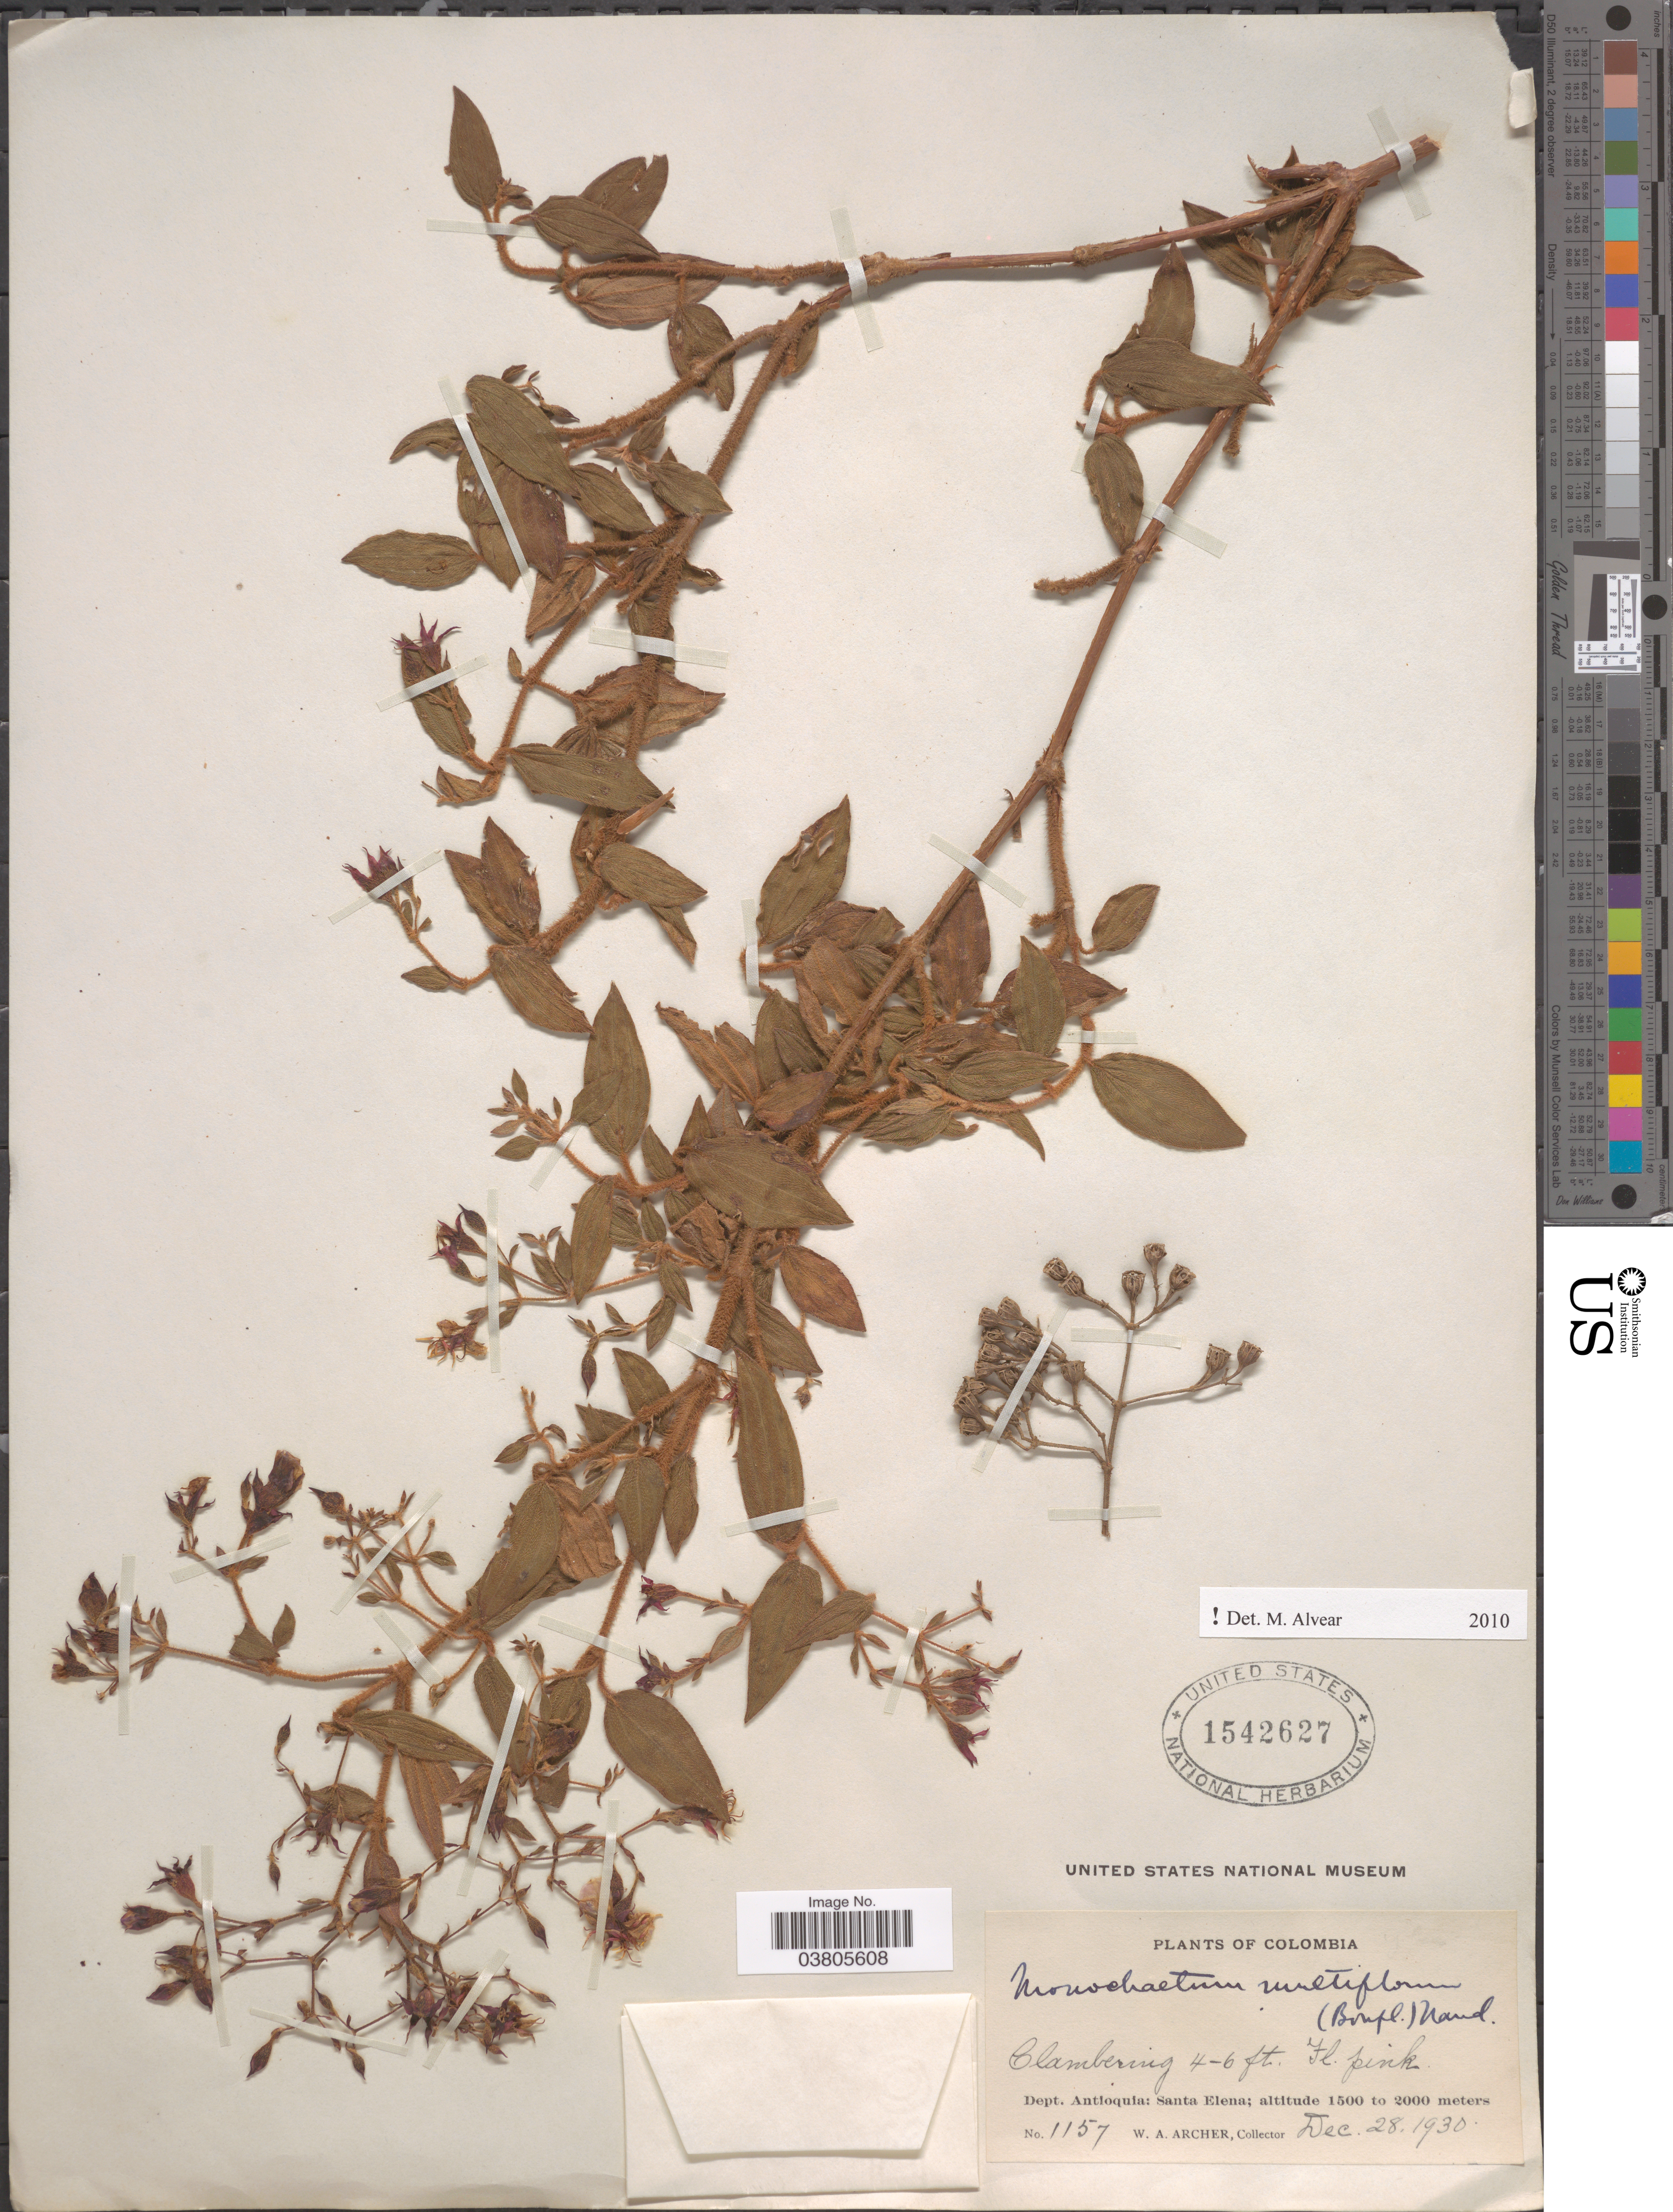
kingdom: Plantae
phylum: Tracheophyta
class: Magnoliopsida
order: Myrtales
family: Melastomataceae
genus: Monochaetum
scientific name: Monochaetum multiflorum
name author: (Bonpl.) Naudin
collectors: W. Archer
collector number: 1157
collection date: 1930-12-28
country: Colombia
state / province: Antioquia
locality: Dept. Antioquia: Santa Elena.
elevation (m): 1500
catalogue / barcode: US 1542627